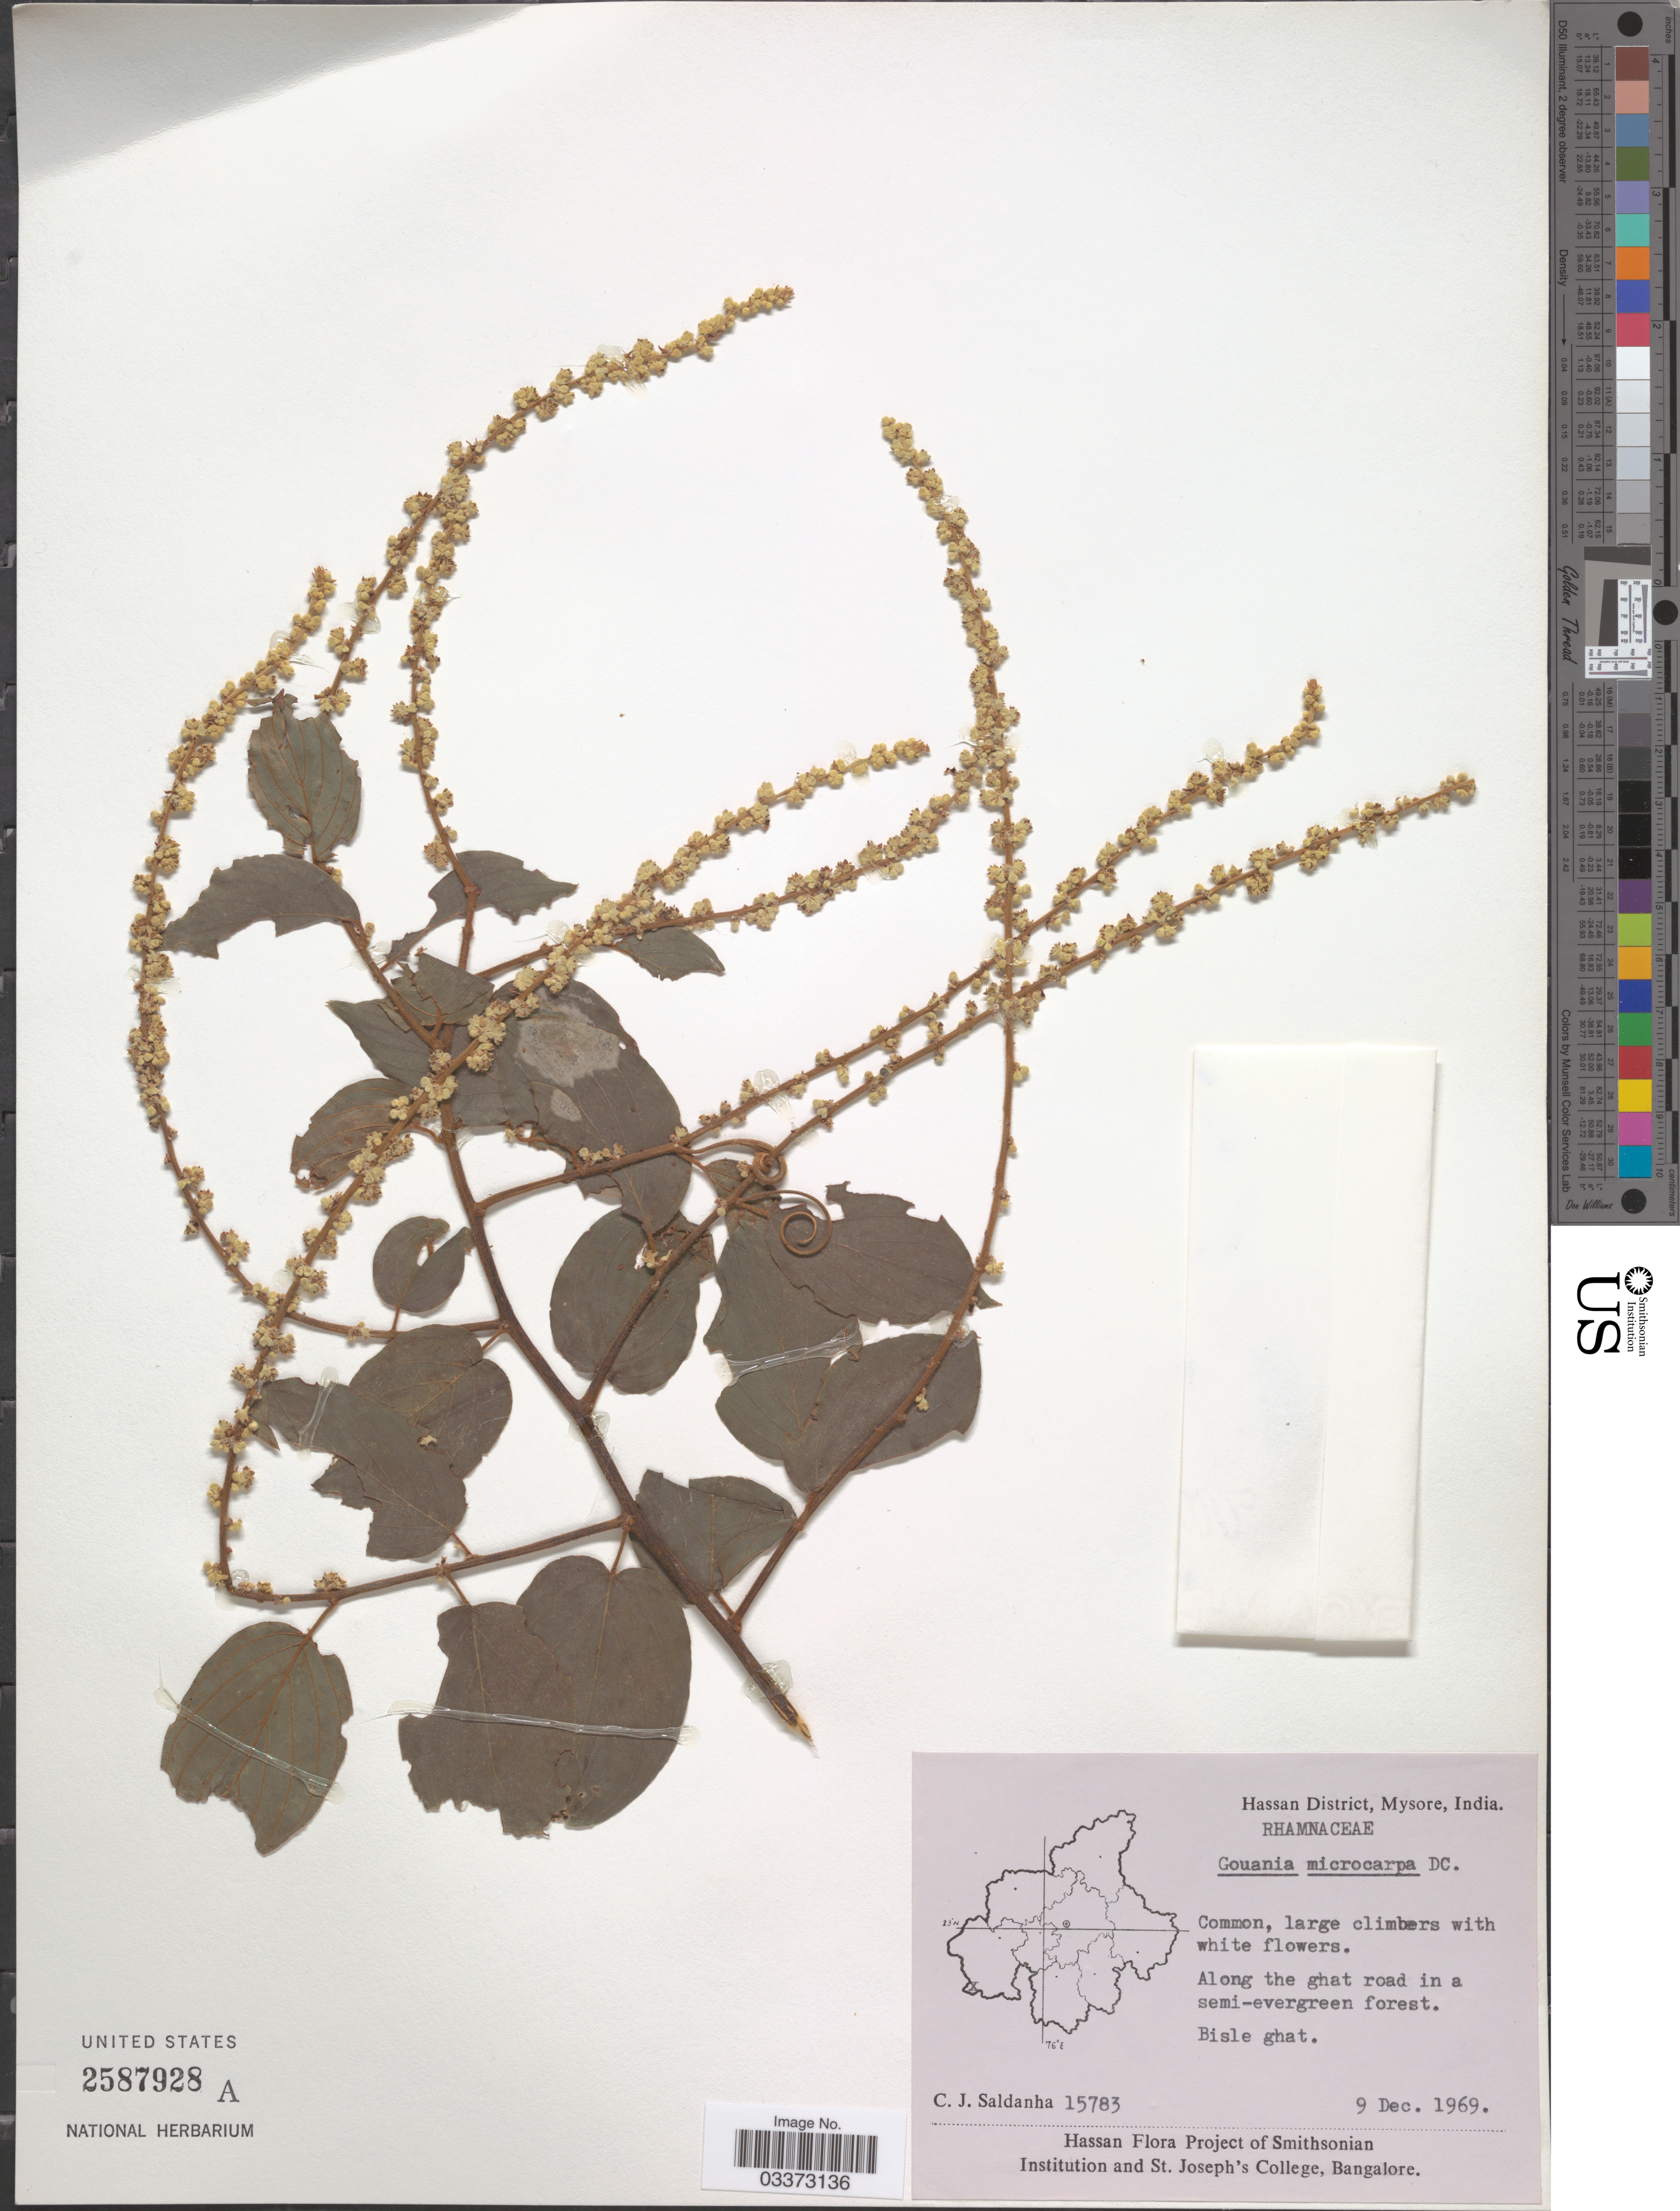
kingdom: Plantae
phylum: Tracheophyta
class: Magnoliopsida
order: Rosales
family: Rhamnaceae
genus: Gouania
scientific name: Gouania microcarpa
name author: DC.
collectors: C. J. Saldanha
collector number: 15783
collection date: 1969-12-09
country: India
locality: Hassan District, Mysore. Along the ghat road in a semi-evergreen forest. Bisle ghat.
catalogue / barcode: US 2587928A